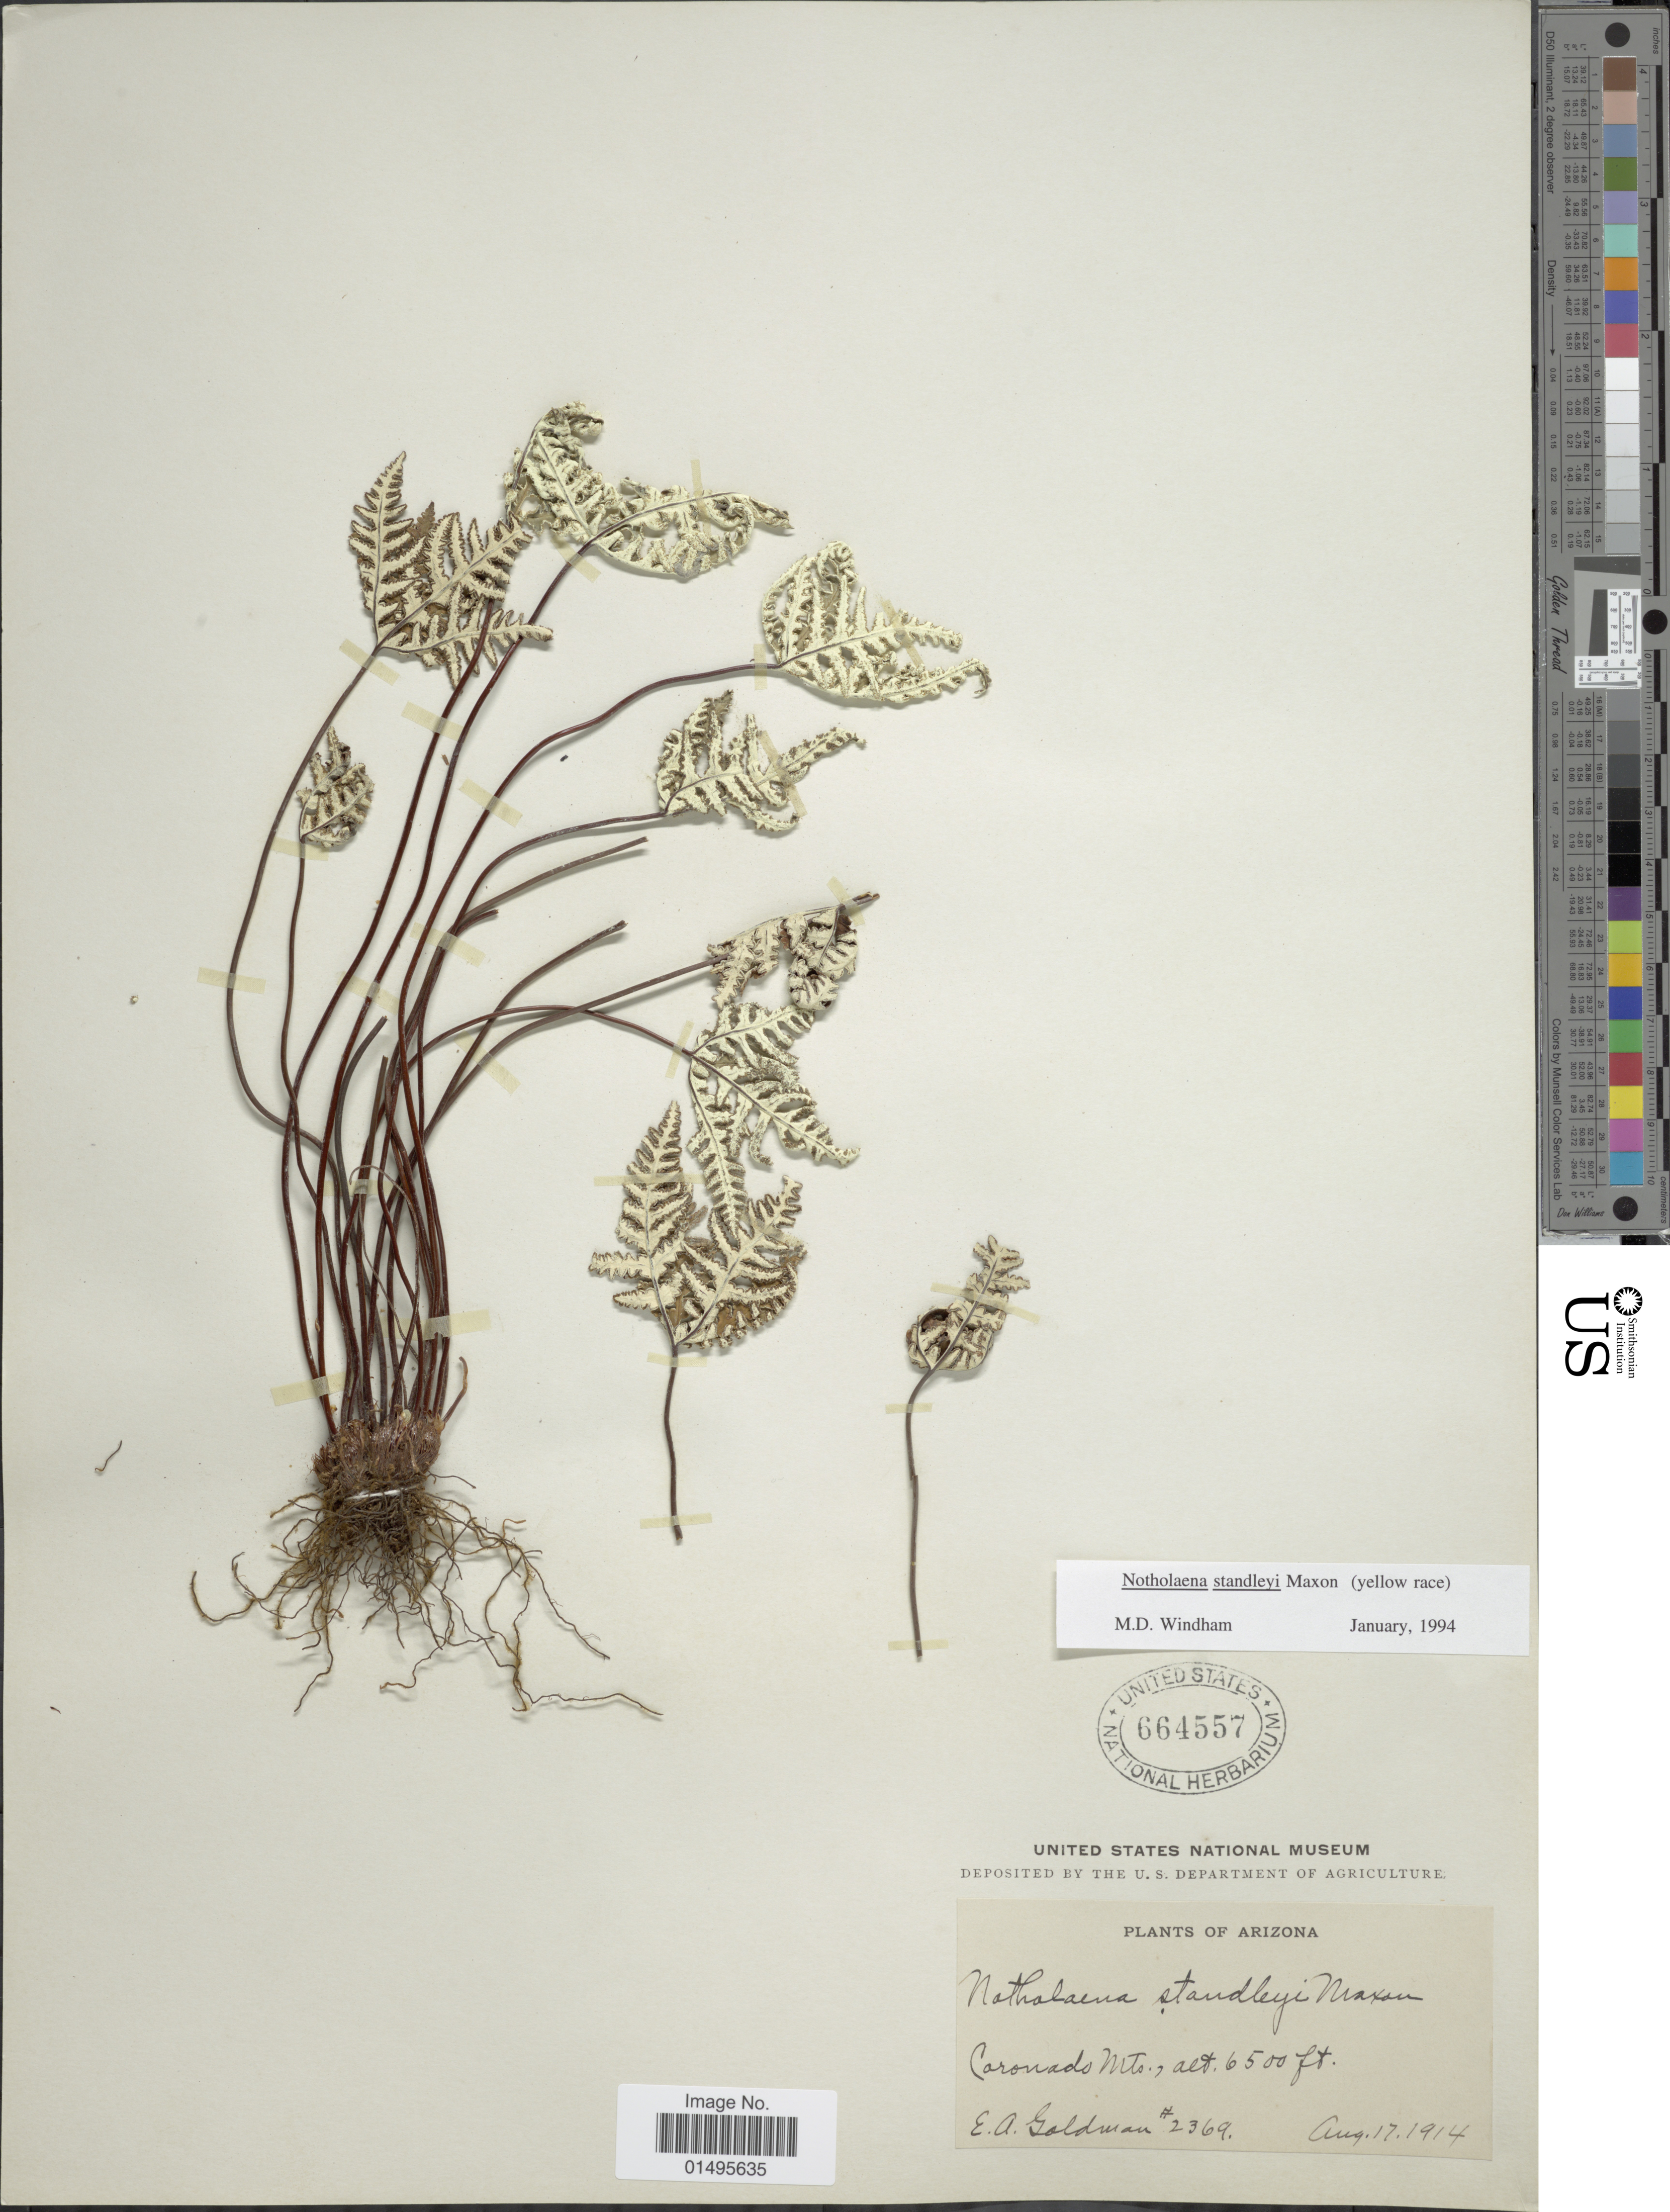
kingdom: Plantae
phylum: Tracheophyta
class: Polypodiopsida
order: Polypodiales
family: Pteridaceae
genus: Notholaena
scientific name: Notholaena standleyi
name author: Maxon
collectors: E. A. Goldman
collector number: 2369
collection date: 1914-08-17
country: United States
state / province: Arizona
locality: Coronado Mts.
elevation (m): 1981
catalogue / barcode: US 664557